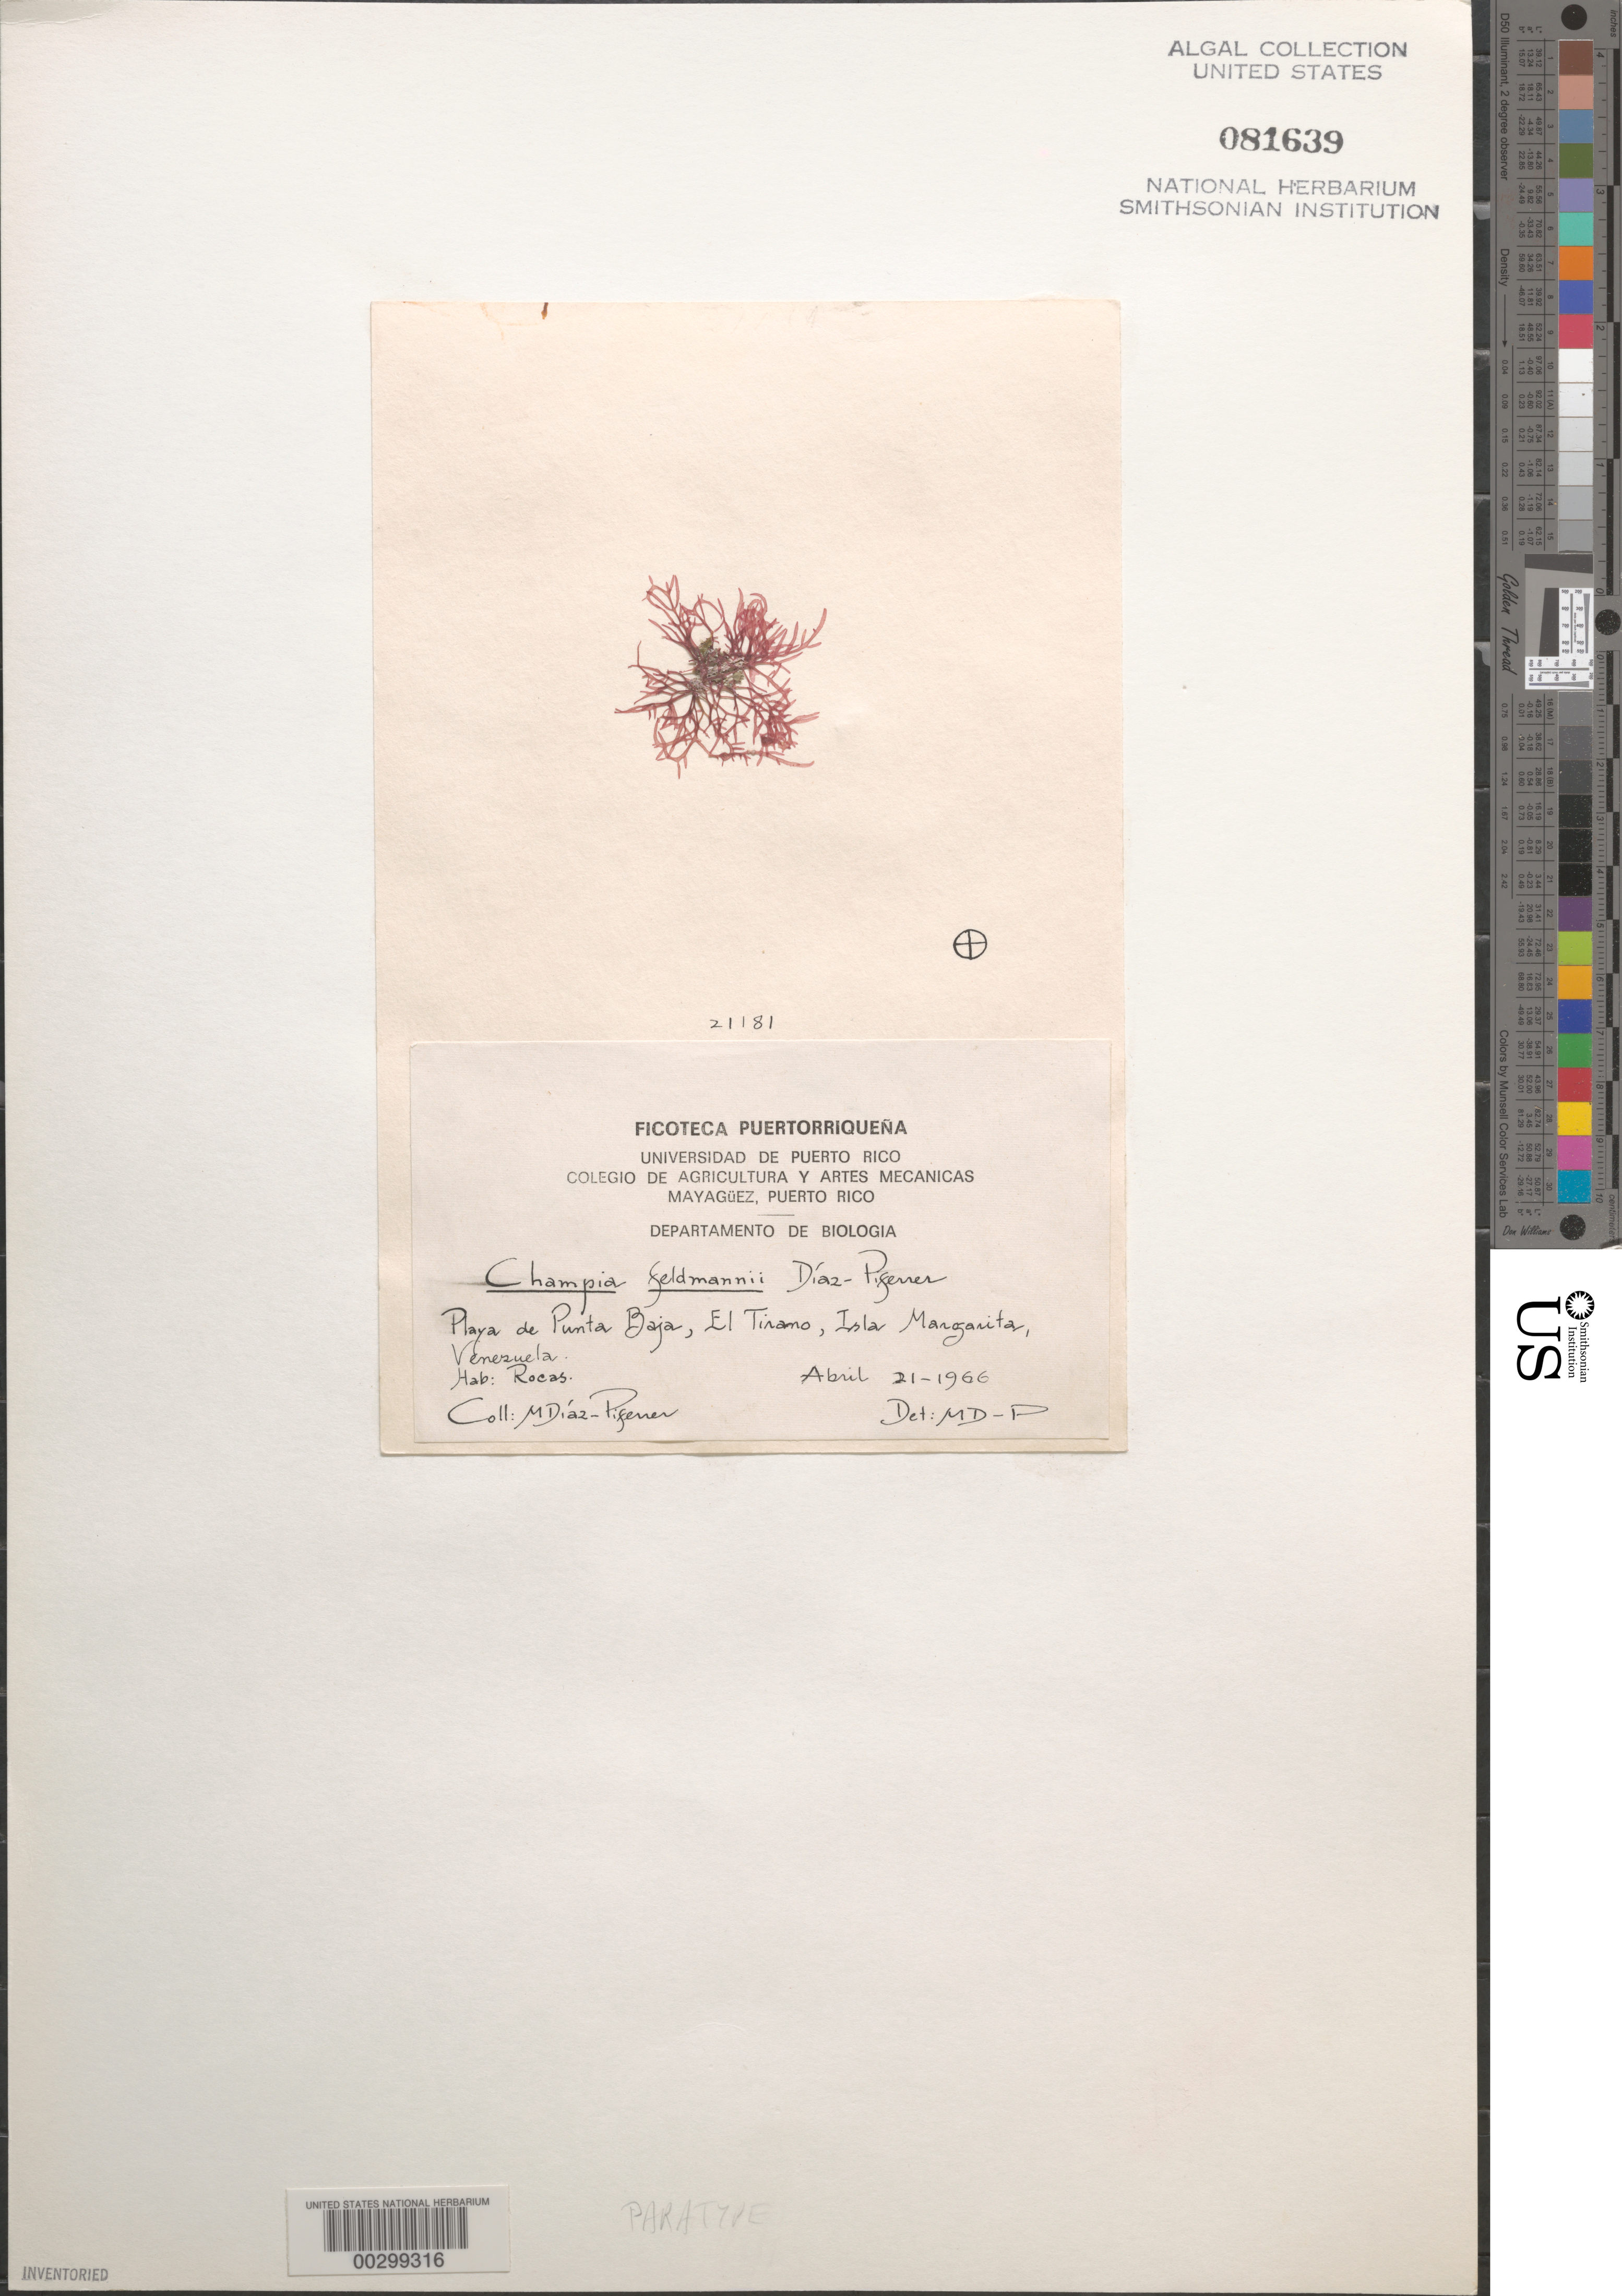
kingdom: Plantae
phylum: Rhodophyta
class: Florideophyceae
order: Rhodymeniales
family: Champiaceae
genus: Champia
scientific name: Champia feldmannii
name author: Diaz-Piferrer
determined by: Diaz-Piferrer, M.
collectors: M. Diaz-Piferrer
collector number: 21181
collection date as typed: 21 Apr 1966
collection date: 1966-04-21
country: Venezuela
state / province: Nueva Esparta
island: Margarita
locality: Playa de Punta Baja, El Tirano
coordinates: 11 N, 64 W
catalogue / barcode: US 81639